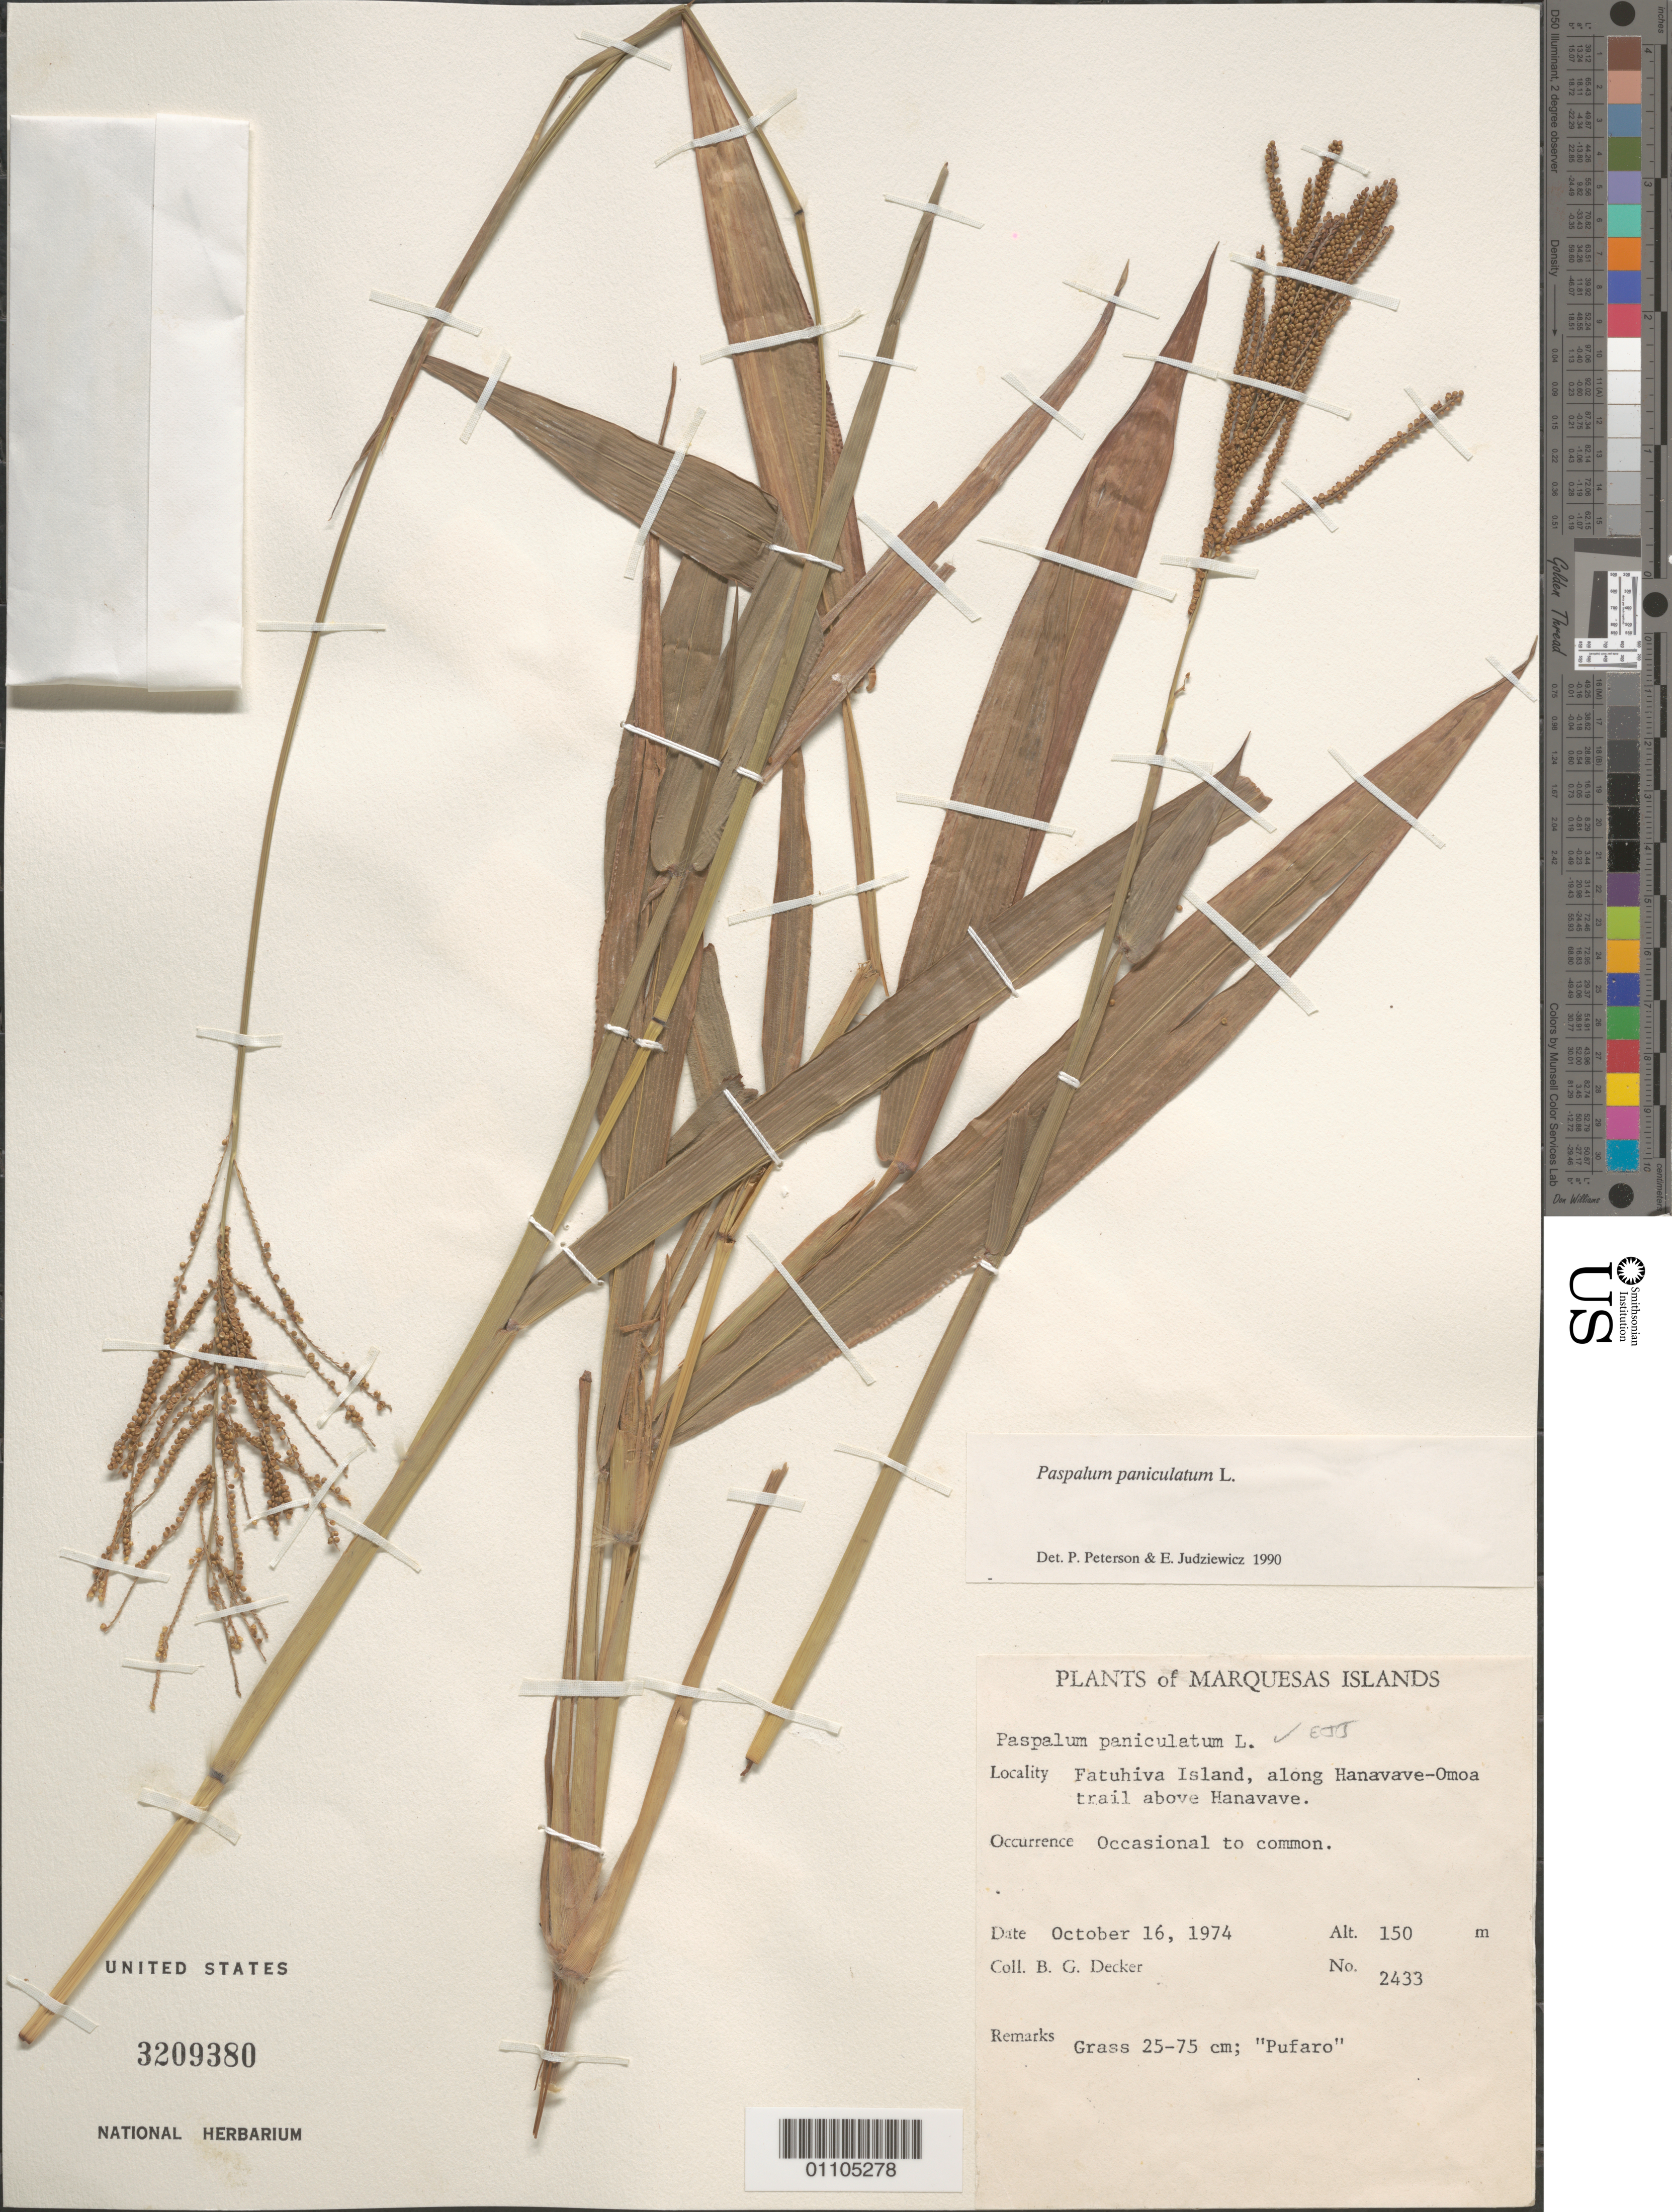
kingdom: Plantae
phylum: Tracheophyta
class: Liliopsida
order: Poales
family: Poaceae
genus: Paspalum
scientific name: Paspalum paniculatum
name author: L.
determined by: Peterson, P. M.; Judziewicz, E. J.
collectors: B. G. Decker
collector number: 2433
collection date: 1974-10-16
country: French Polynesia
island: Fatu Hiva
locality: Hanavave-'Omo'a Trail above Hanavave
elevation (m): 150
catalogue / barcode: US 3209380